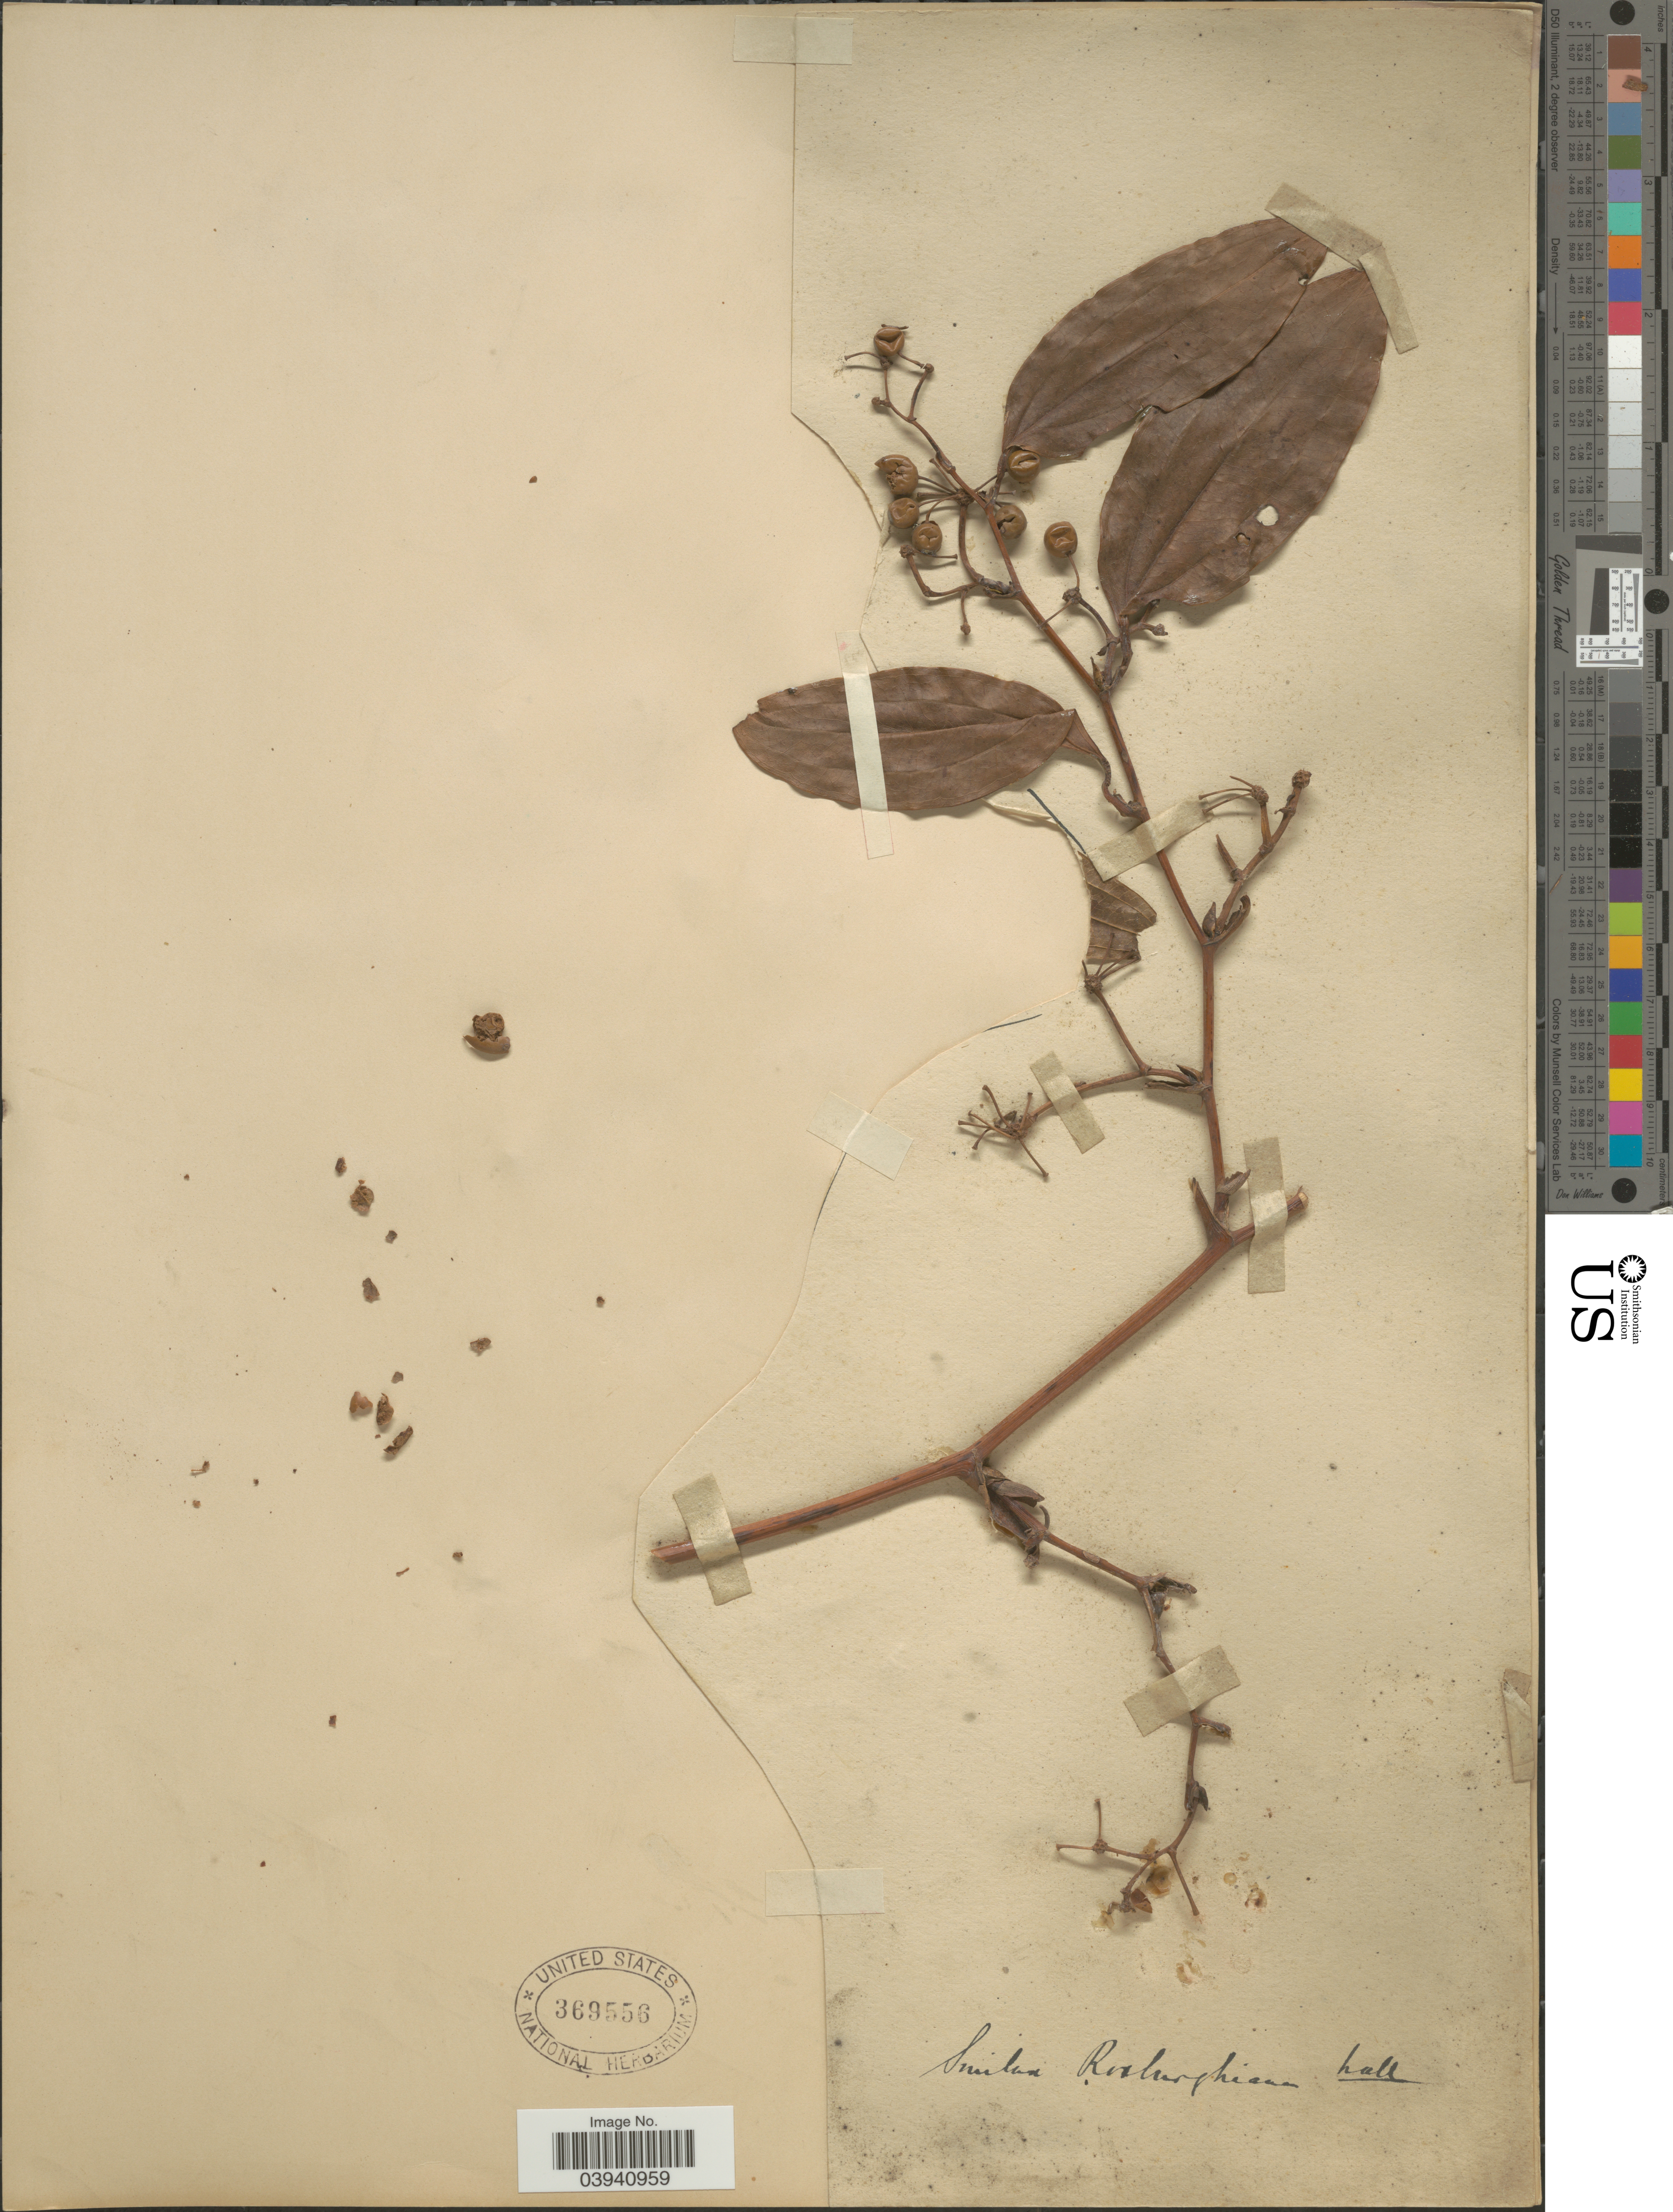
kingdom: Plantae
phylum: Tracheophyta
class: Liliopsida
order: Liliales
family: Smilacaceae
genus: Smilax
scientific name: Smilax roxburgiana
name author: Wall. ex A. DC.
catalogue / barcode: US 369556